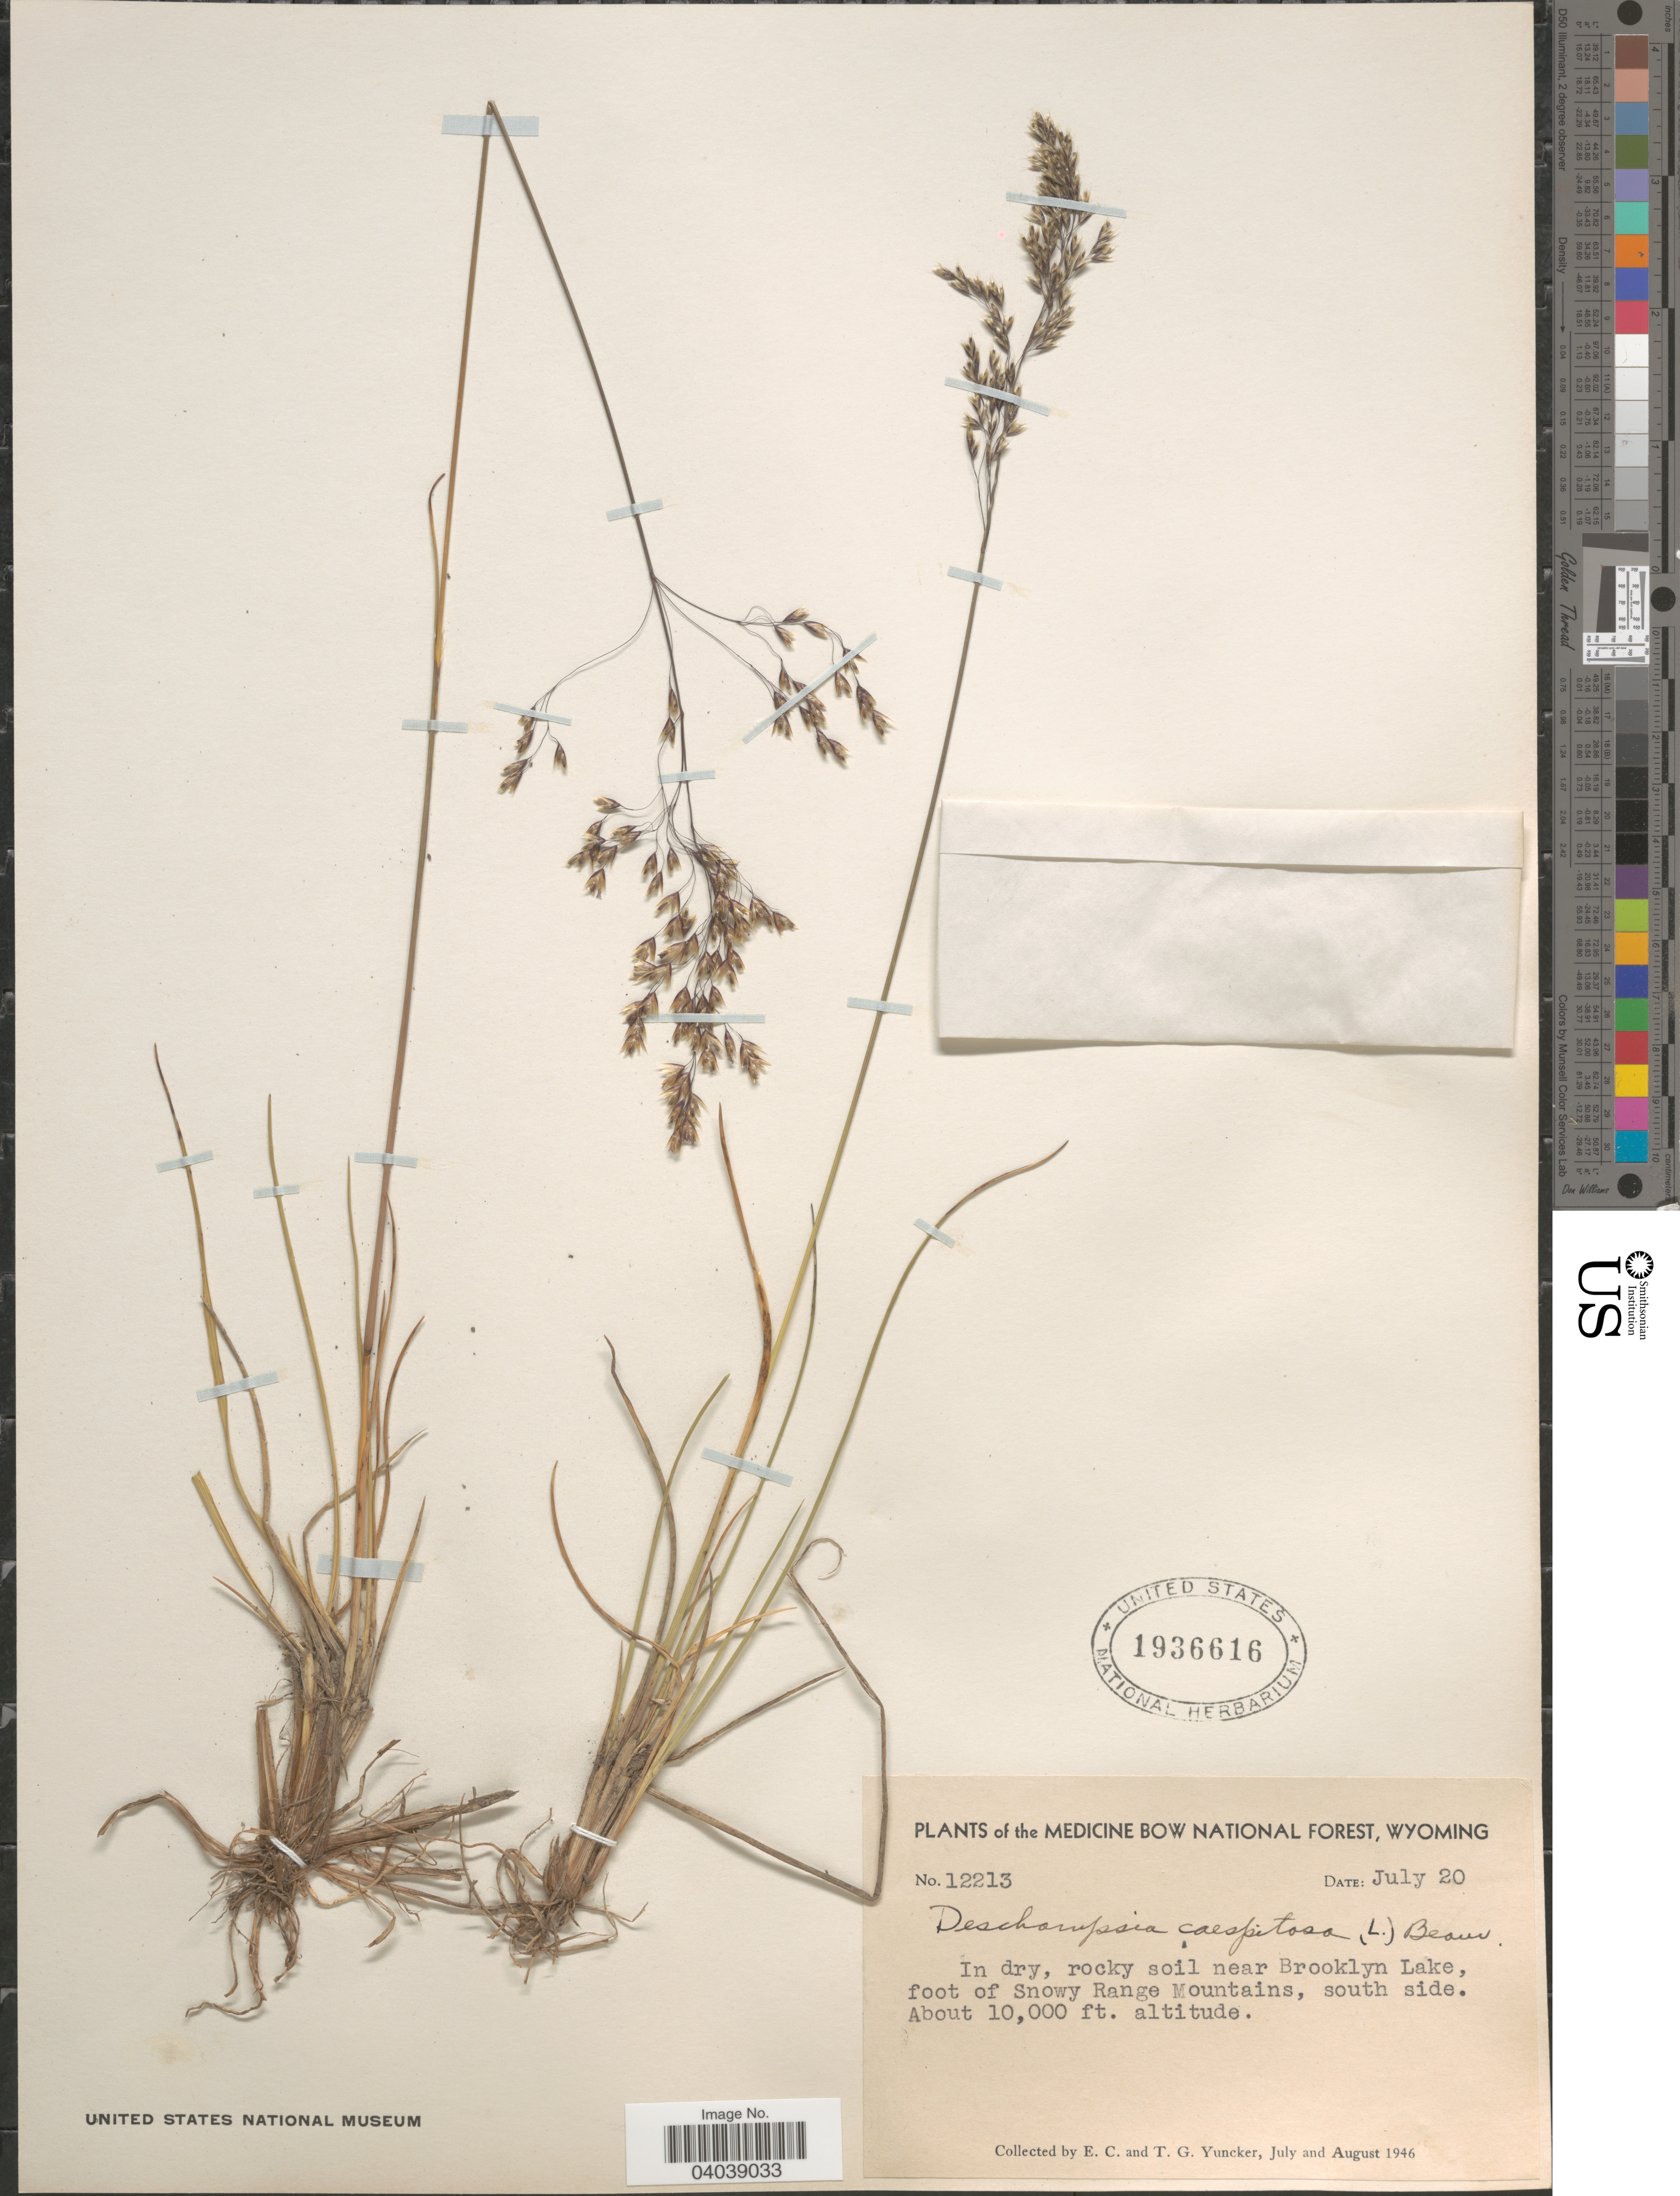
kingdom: Plantae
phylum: Tracheophyta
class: Liliopsida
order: Poales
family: Poaceae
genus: Deschampsia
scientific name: Deschampsia cespitosa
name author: (L.) P. Beauv.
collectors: E. C. Yuncker & T. G. Yuncker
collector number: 12213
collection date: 1946-07-20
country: United States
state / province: Wyoming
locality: Medicine Bow National Forest. In dry, rocky soil near Brooklyn Lake, foot of Snowy Range Mountains, south side.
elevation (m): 3048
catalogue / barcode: US 1936616